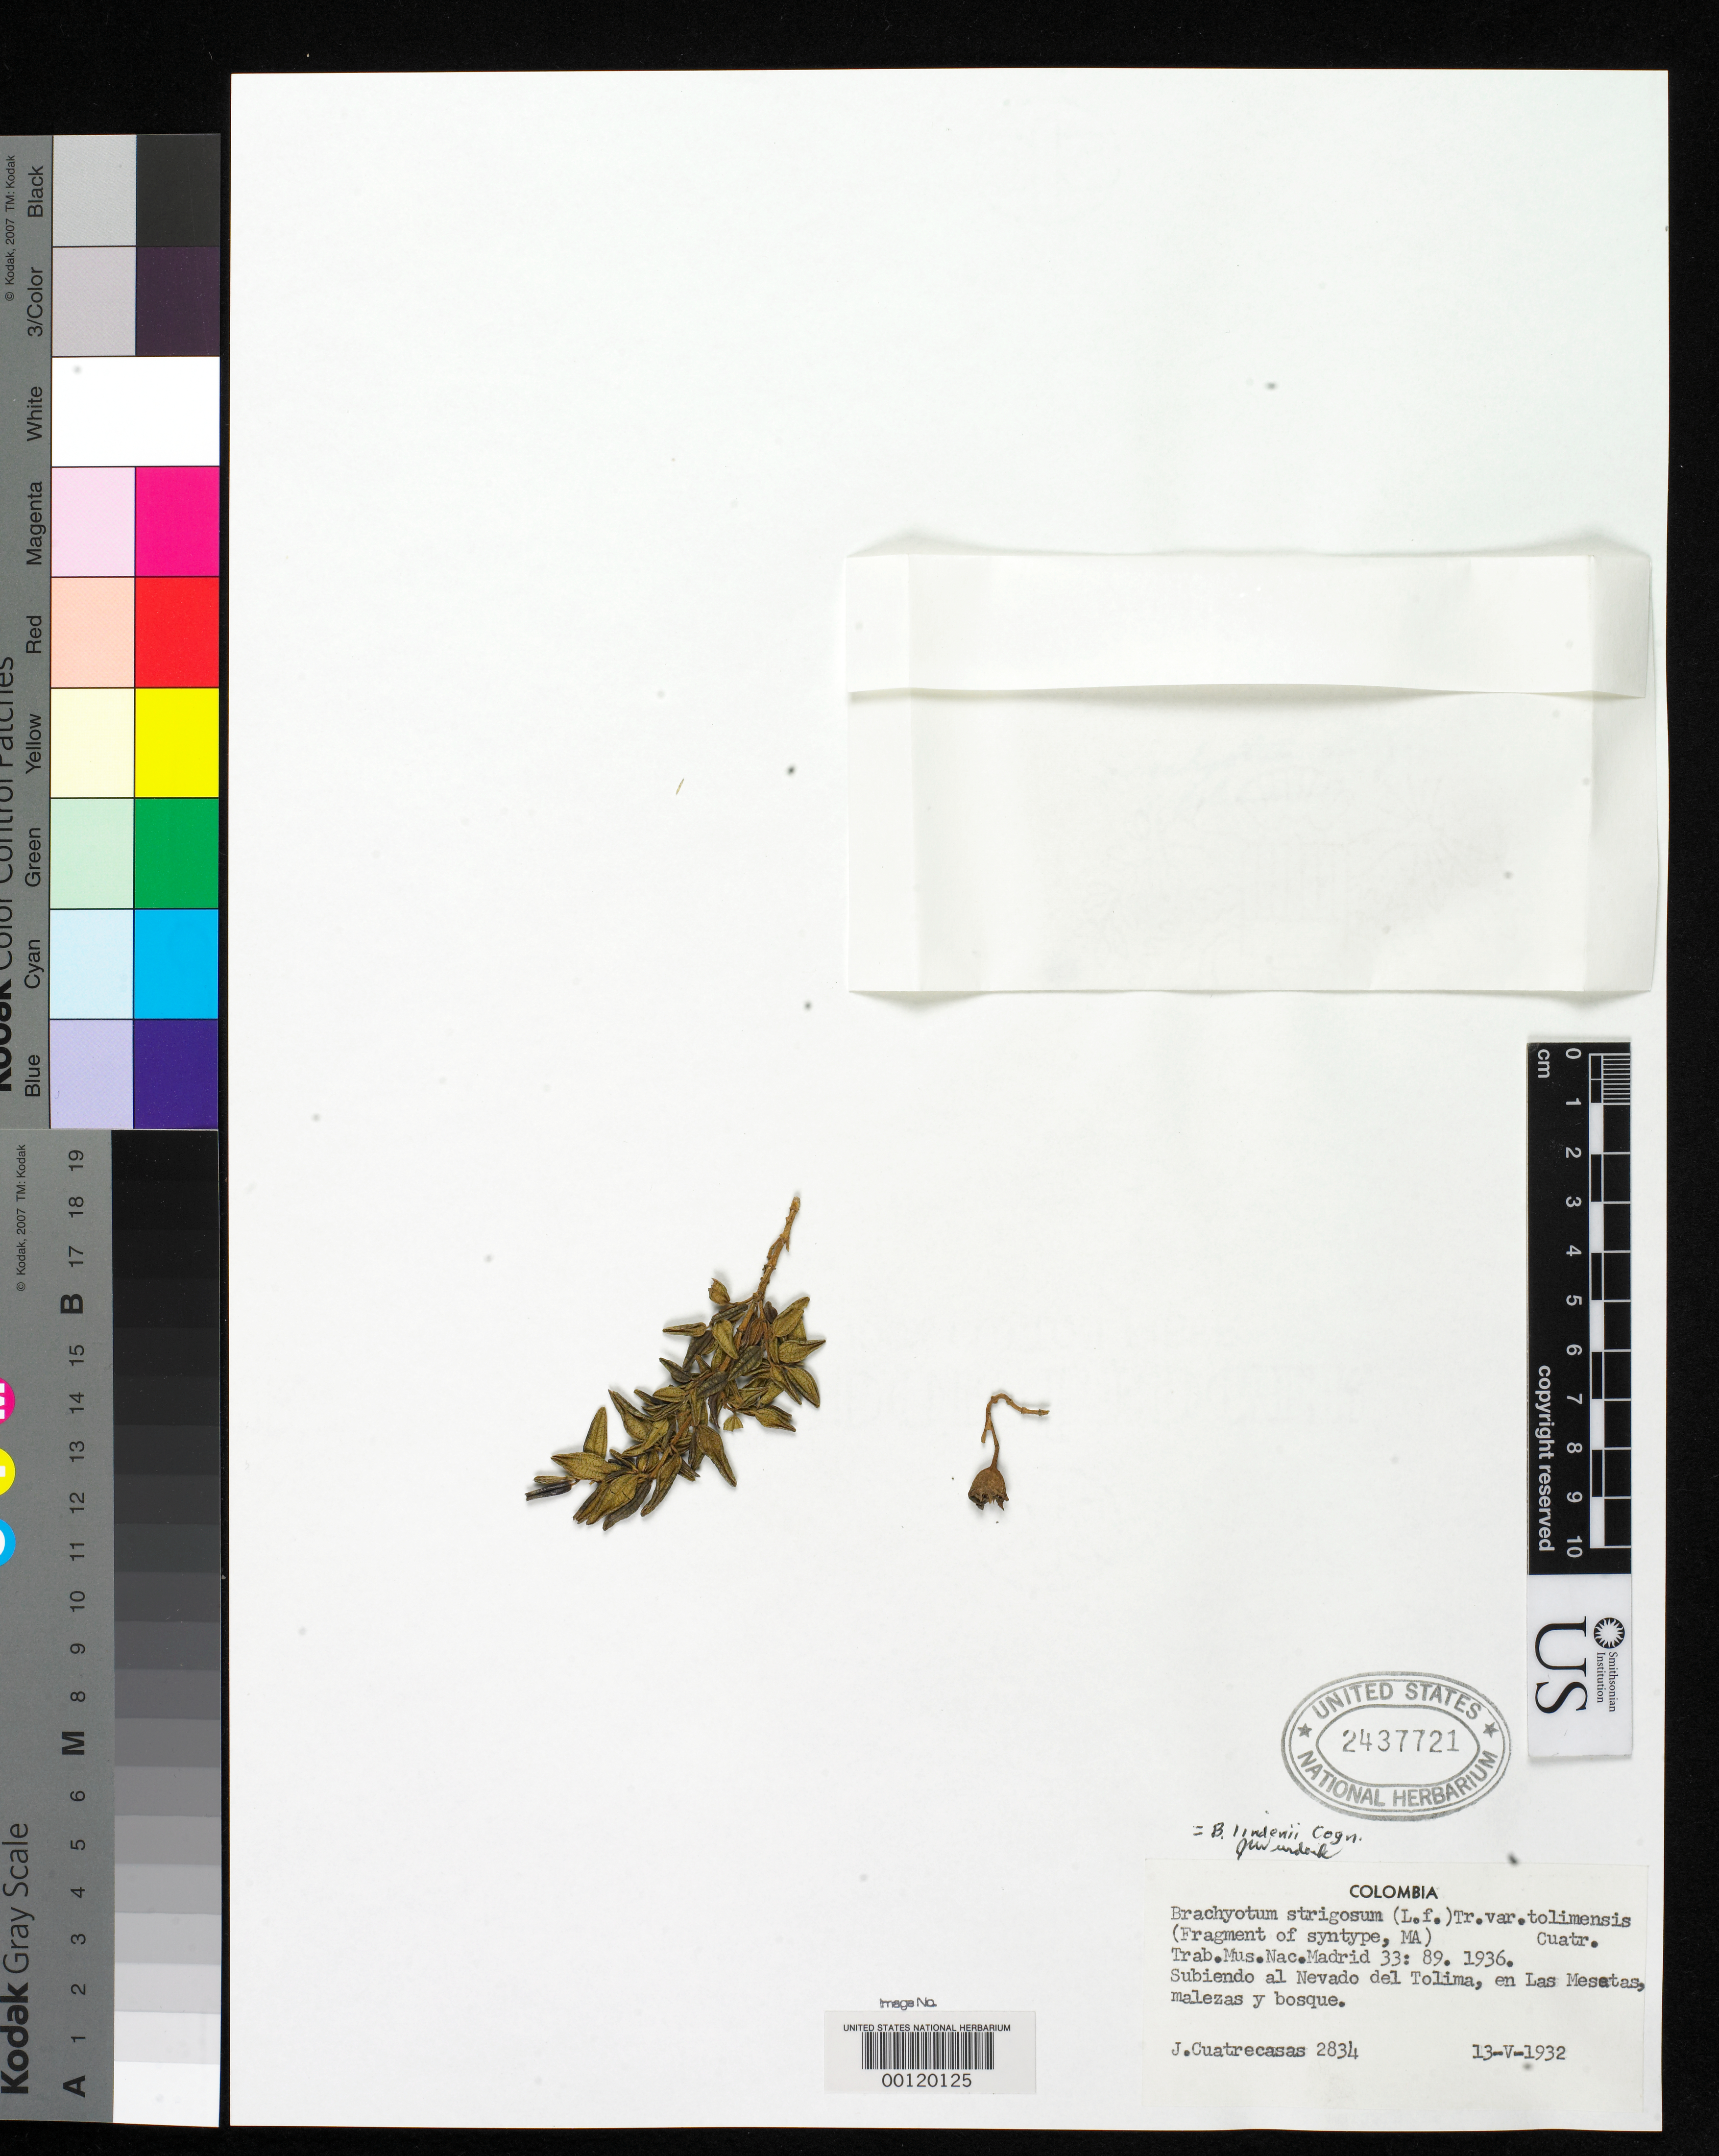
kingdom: Plantae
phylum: Tracheophyta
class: Magnoliopsida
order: Myrtales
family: Melastomataceae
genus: Brachyotum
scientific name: Brachyotum strigosum var. tolimensis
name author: Cuatrec.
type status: Type Fragment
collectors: J. Cuatrecasas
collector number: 2834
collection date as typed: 13 May 1932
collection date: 1932-05-13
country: Colombia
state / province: Tolima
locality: Las Mesetas.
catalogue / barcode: US 2437721